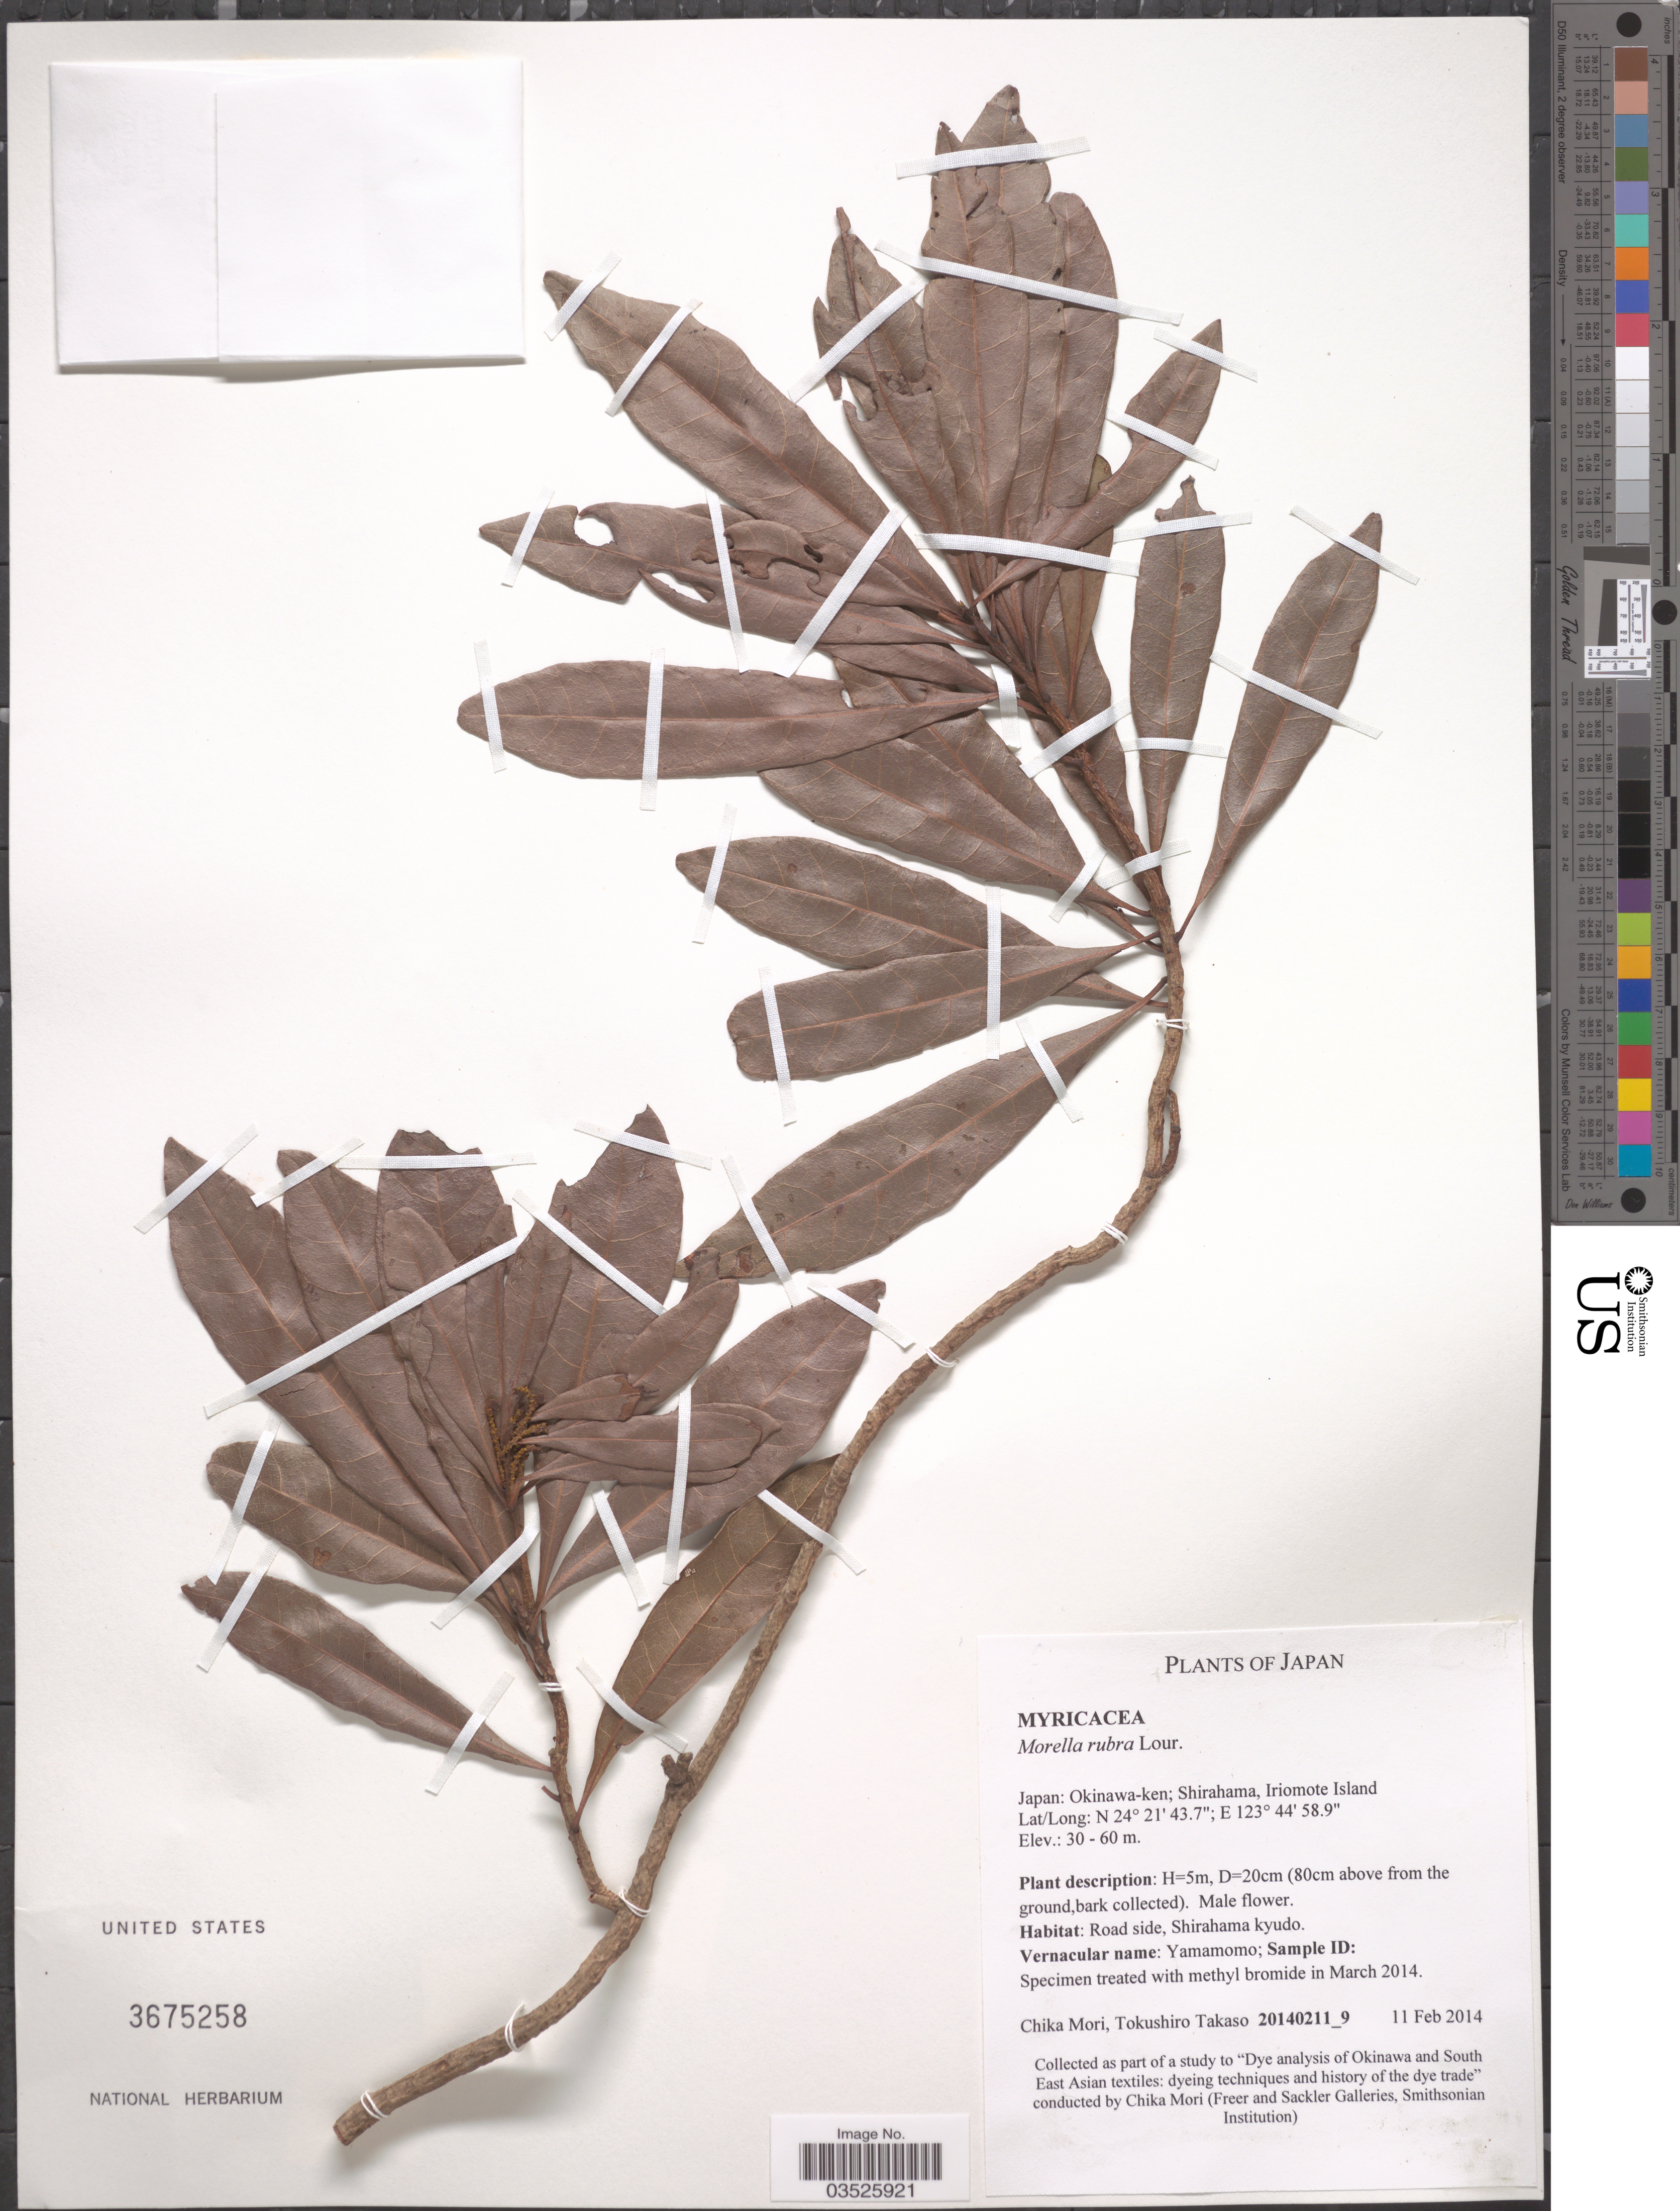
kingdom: Plantae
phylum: Tracheophyta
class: Magnoliopsida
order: Fagales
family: Myricaceae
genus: Morella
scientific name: Morella rubra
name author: Lour.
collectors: C. Mori & T. Takaso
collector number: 20140211_9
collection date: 2014-02-11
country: Japan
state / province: Okinawa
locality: Okinawa-ken; Shirahama, Iriomote Island.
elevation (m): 30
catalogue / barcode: US 3675258